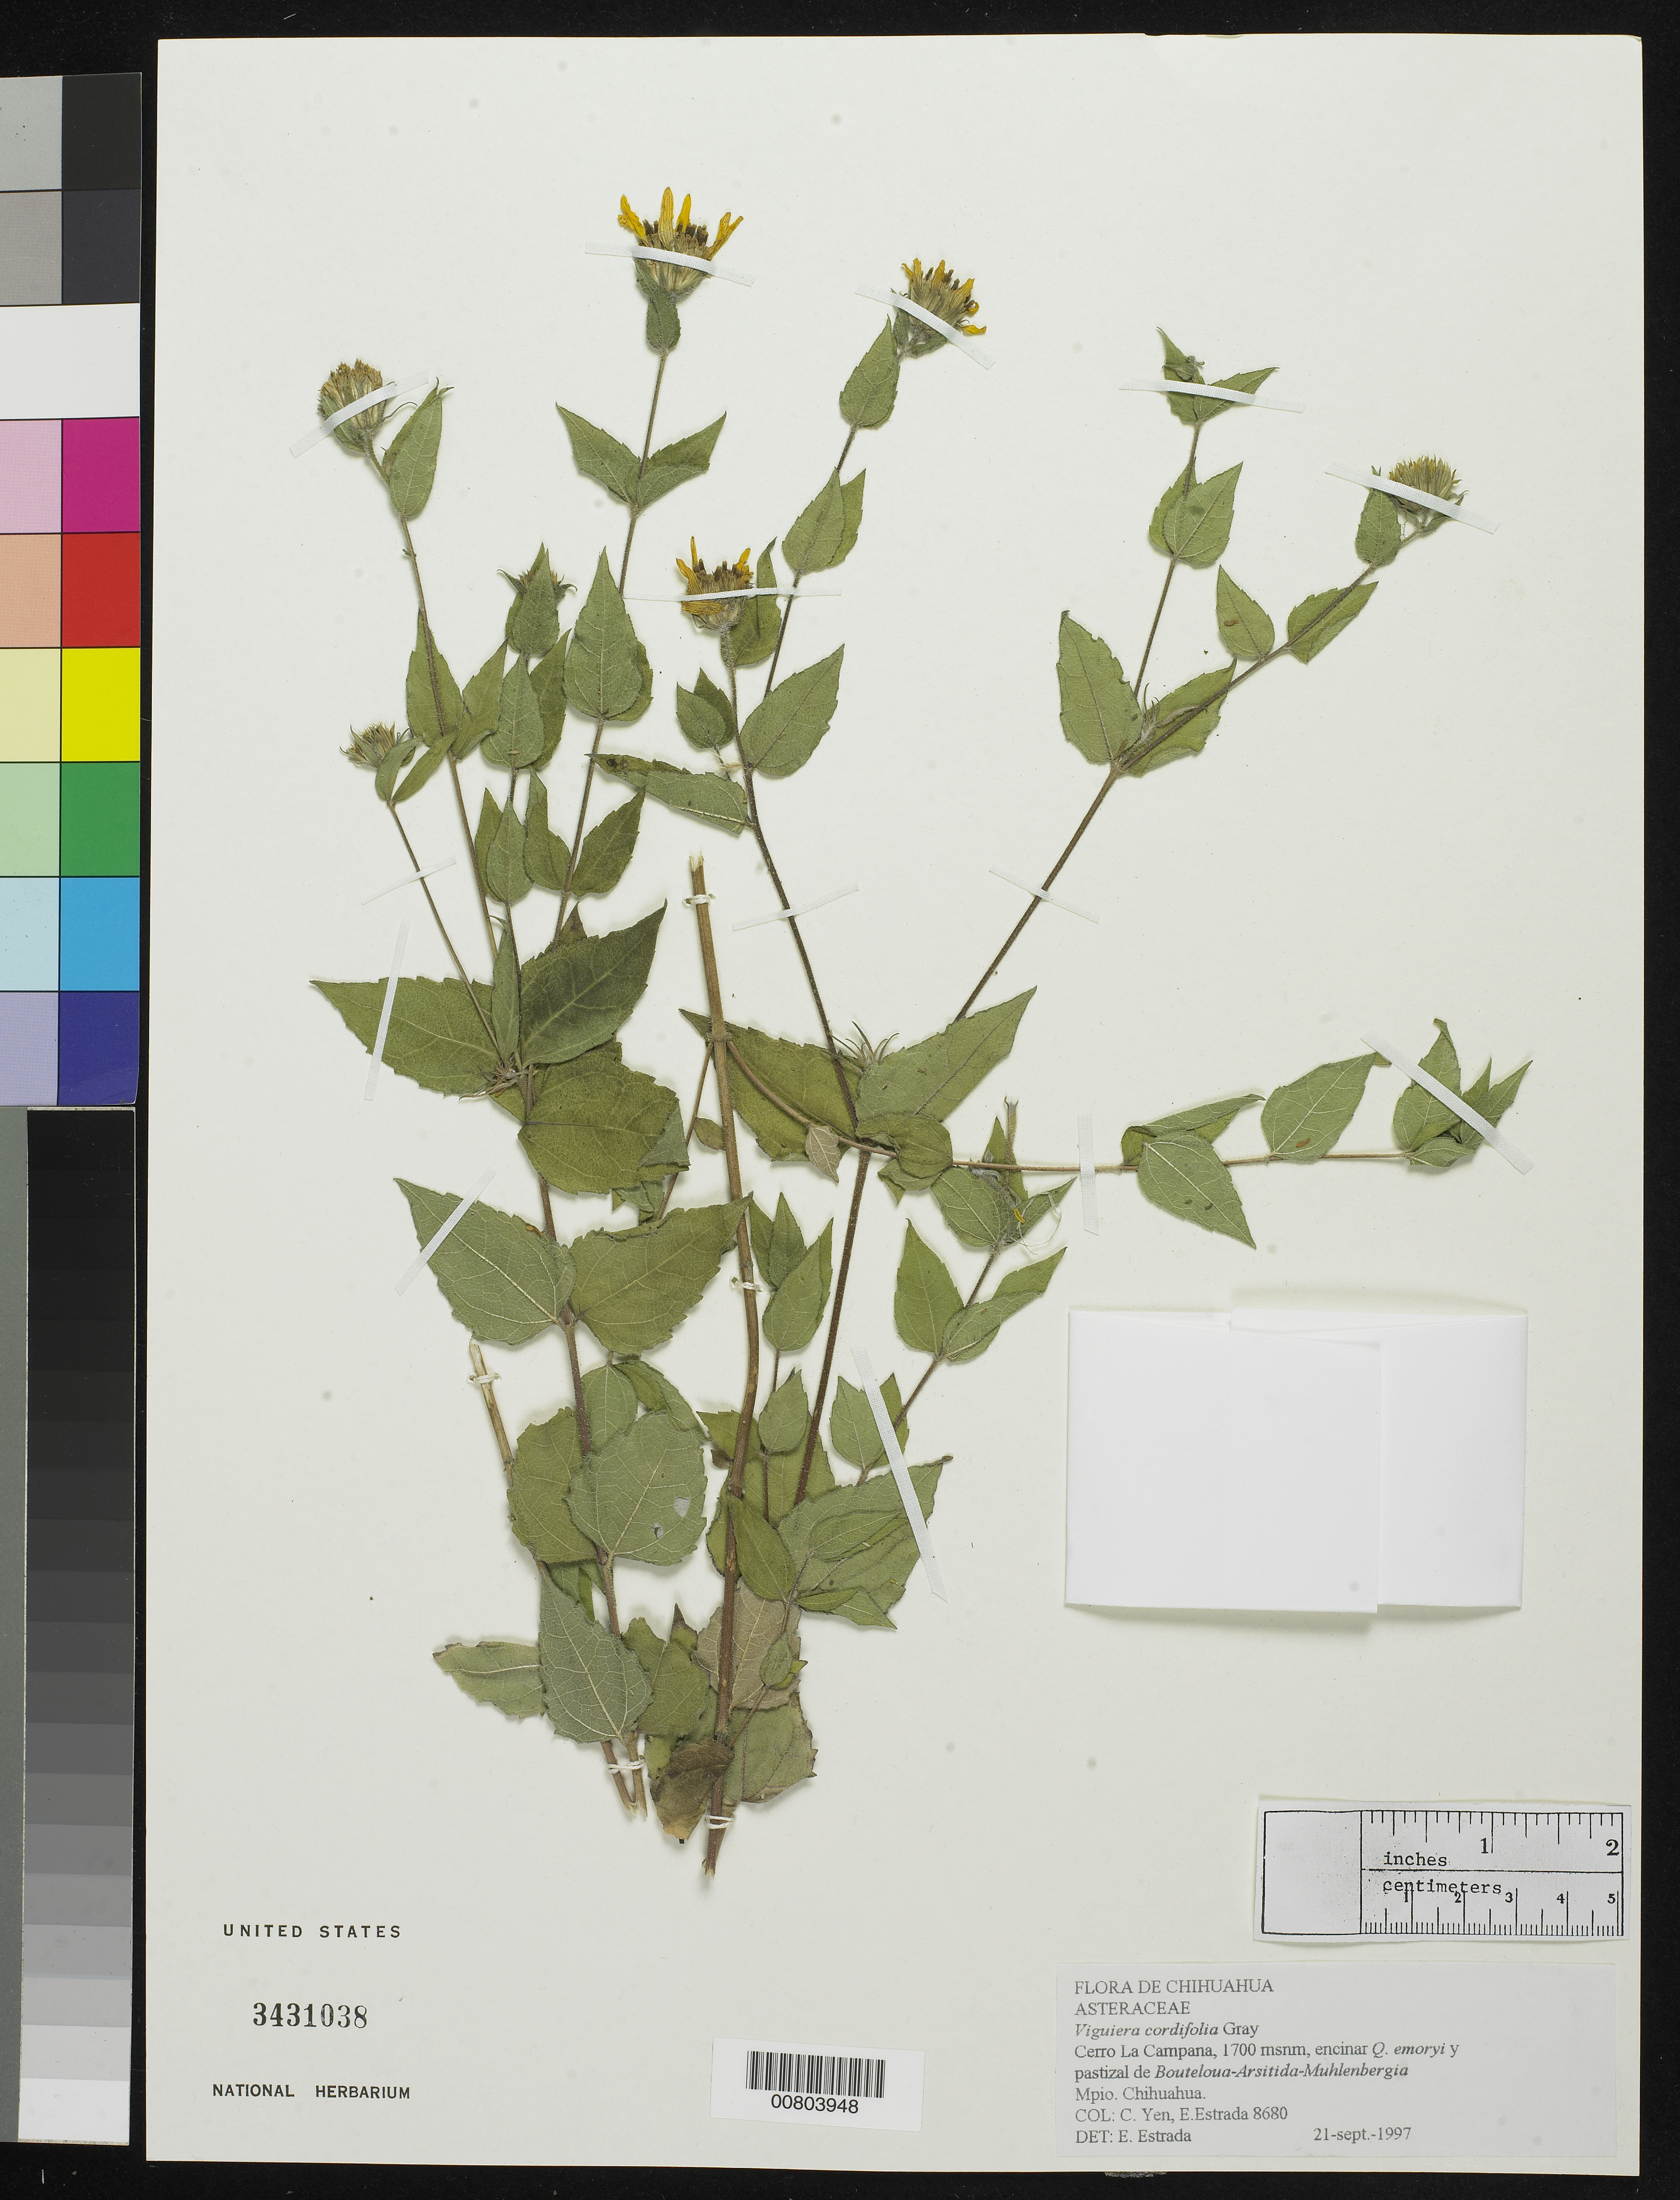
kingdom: Plantae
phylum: Tracheophyta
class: Magnoliopsida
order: Asterales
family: Asteraceae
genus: Viguiera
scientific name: Viguiera cordifolia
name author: A. Gray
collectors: Y. C. Yang & E. Estrada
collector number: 8680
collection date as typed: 21 Sep 1997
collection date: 1997-09-21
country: Mexico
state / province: Chihuahua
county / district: Chihuahua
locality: Cerro La Campana, Chihuahua.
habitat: Encinar Q. emoryi y paztizal de Bouteloua-Arsitida-Muhlenbergia.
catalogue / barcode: US 3431038